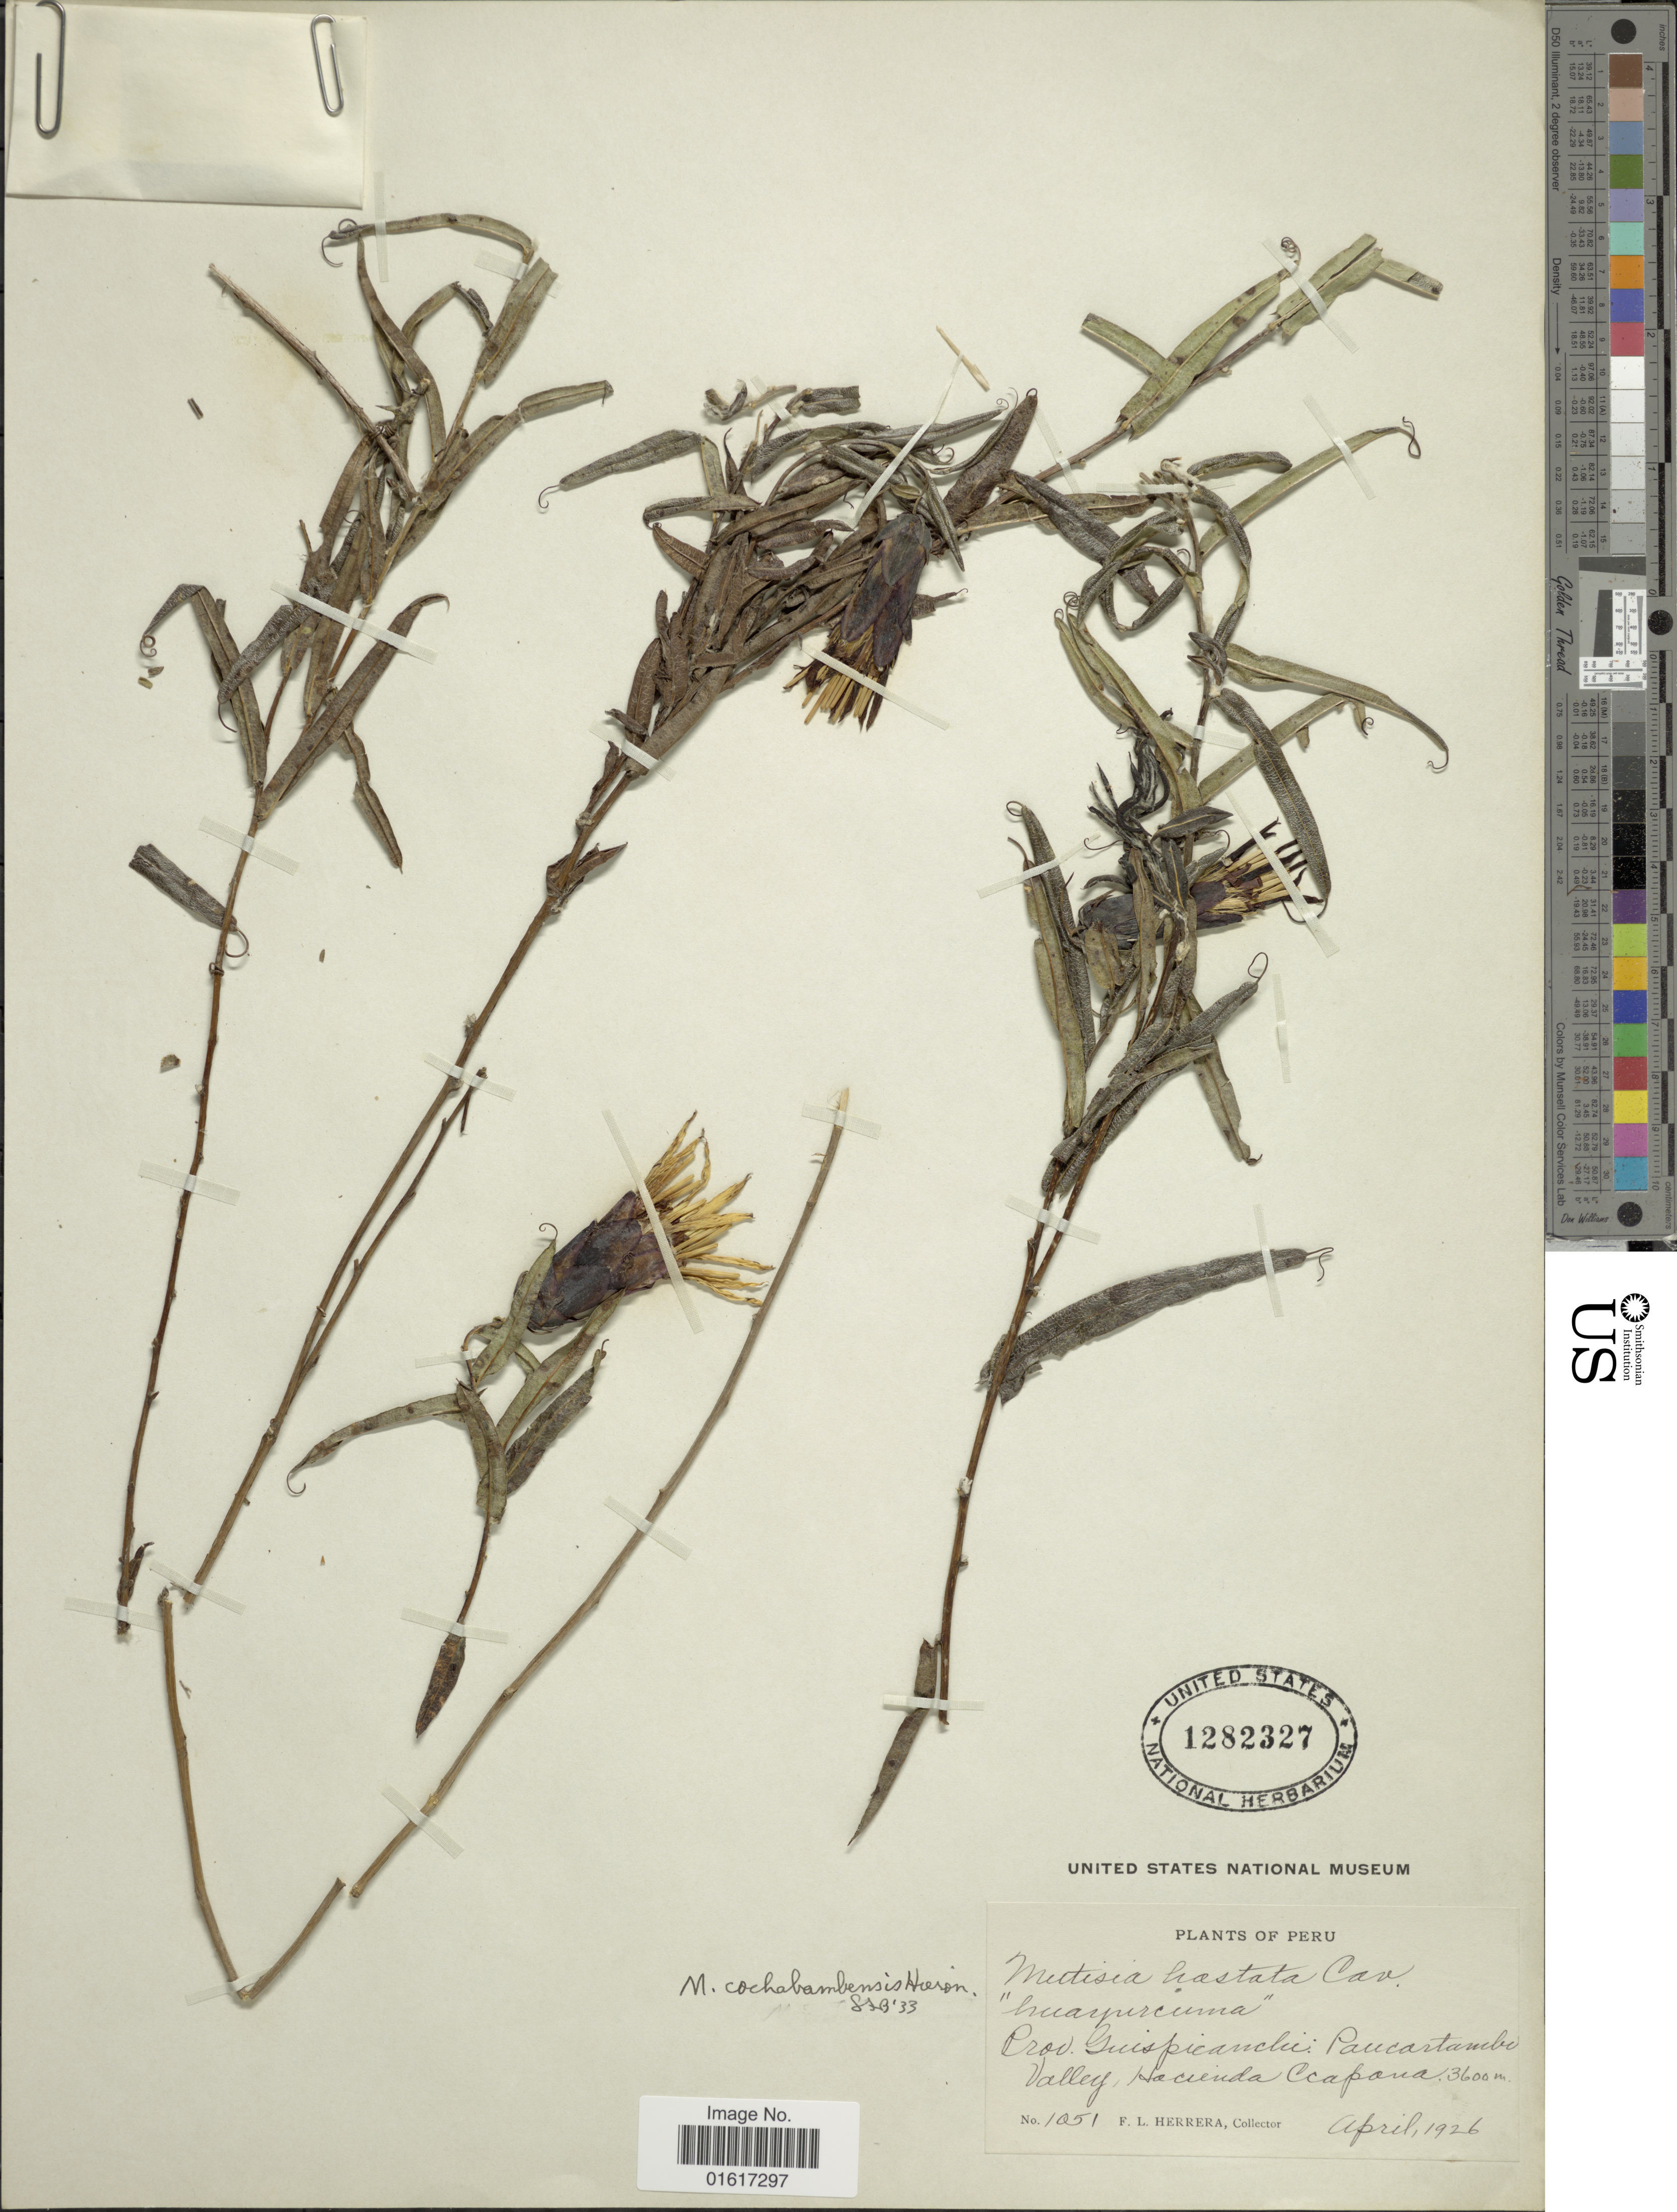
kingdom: Plantae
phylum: Tracheophyta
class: Magnoliopsida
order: Asterales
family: Asteraceae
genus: Mutisia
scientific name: Mutisia cochabambensis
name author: Hieron.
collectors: F. L. Herrera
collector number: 1051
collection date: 1926-04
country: Peru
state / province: Cusco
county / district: Quispicanchis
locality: Paucartambo Valley, Hacienda Ocapana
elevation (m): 3600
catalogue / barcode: US 1282327